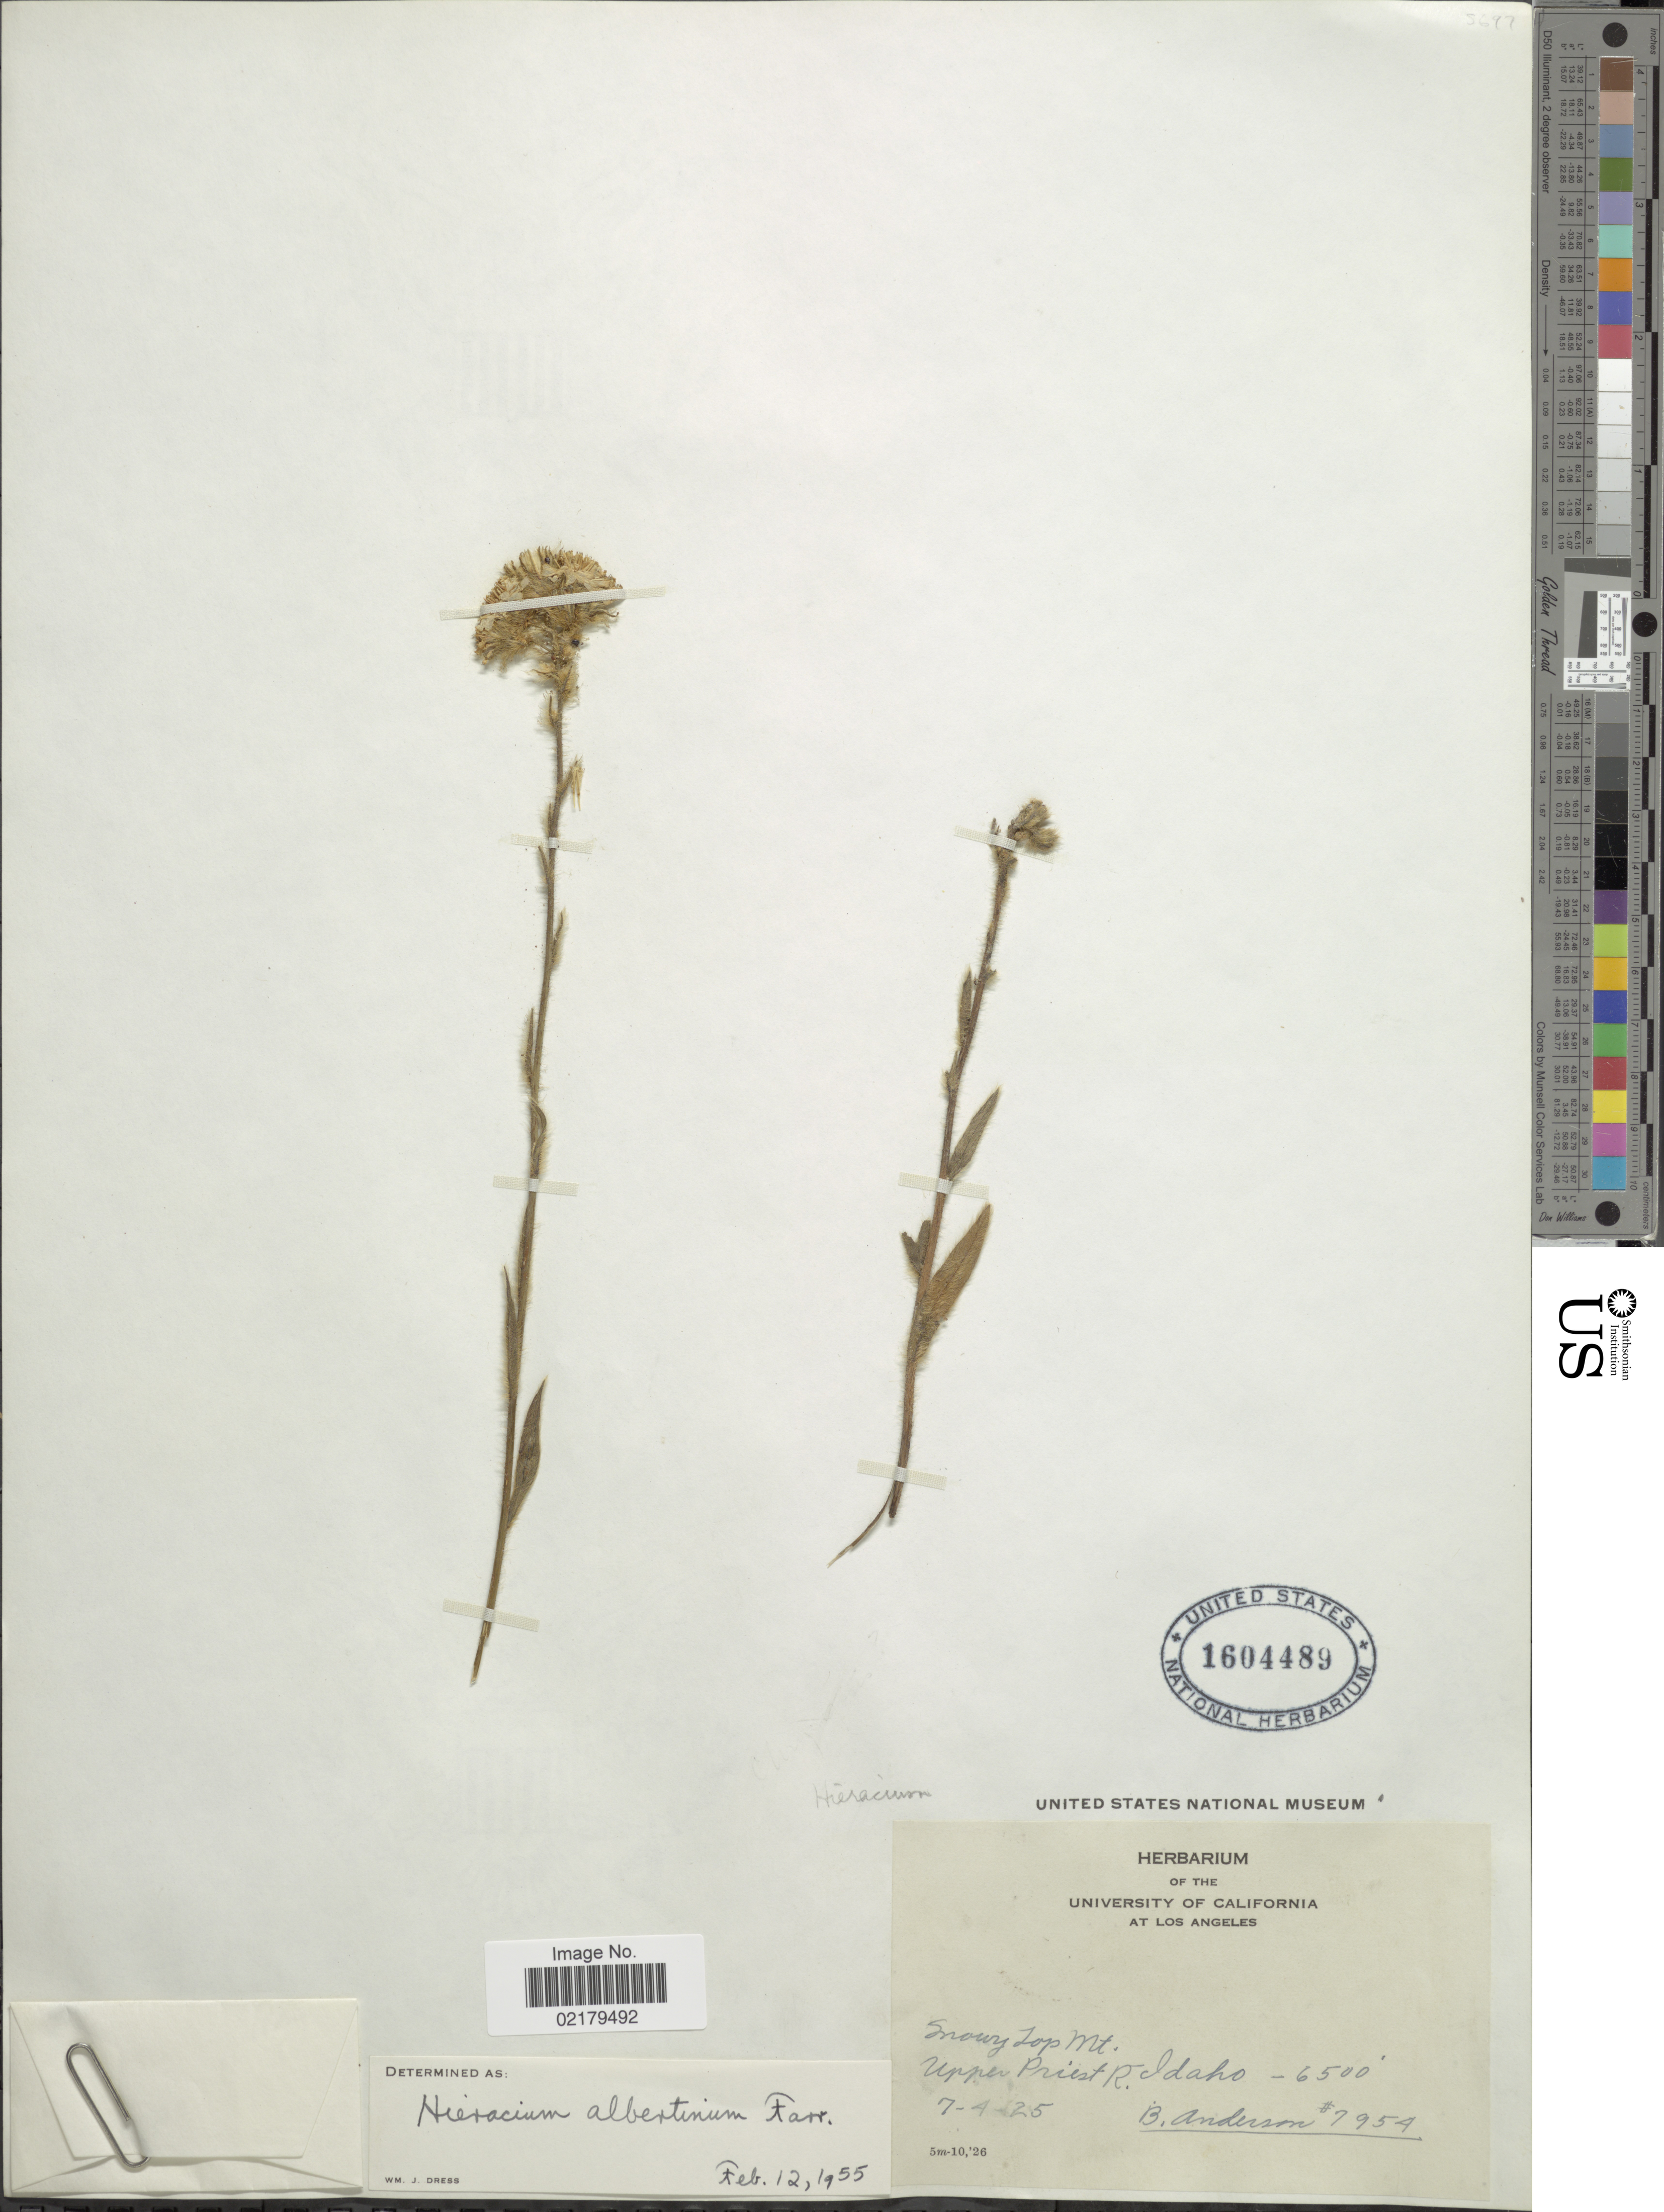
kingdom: Plantae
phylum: Tracheophyta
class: Magnoliopsida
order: Asterales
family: Asteraceae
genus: Hieracium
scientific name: Hieracium scouleri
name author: Hook.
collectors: B. Anderson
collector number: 7954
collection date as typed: Transcribed d/m/y: 7/4/25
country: United States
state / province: Idaho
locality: Snowy top Mt. Upper Priest R.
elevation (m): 1981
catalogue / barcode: US 1604489